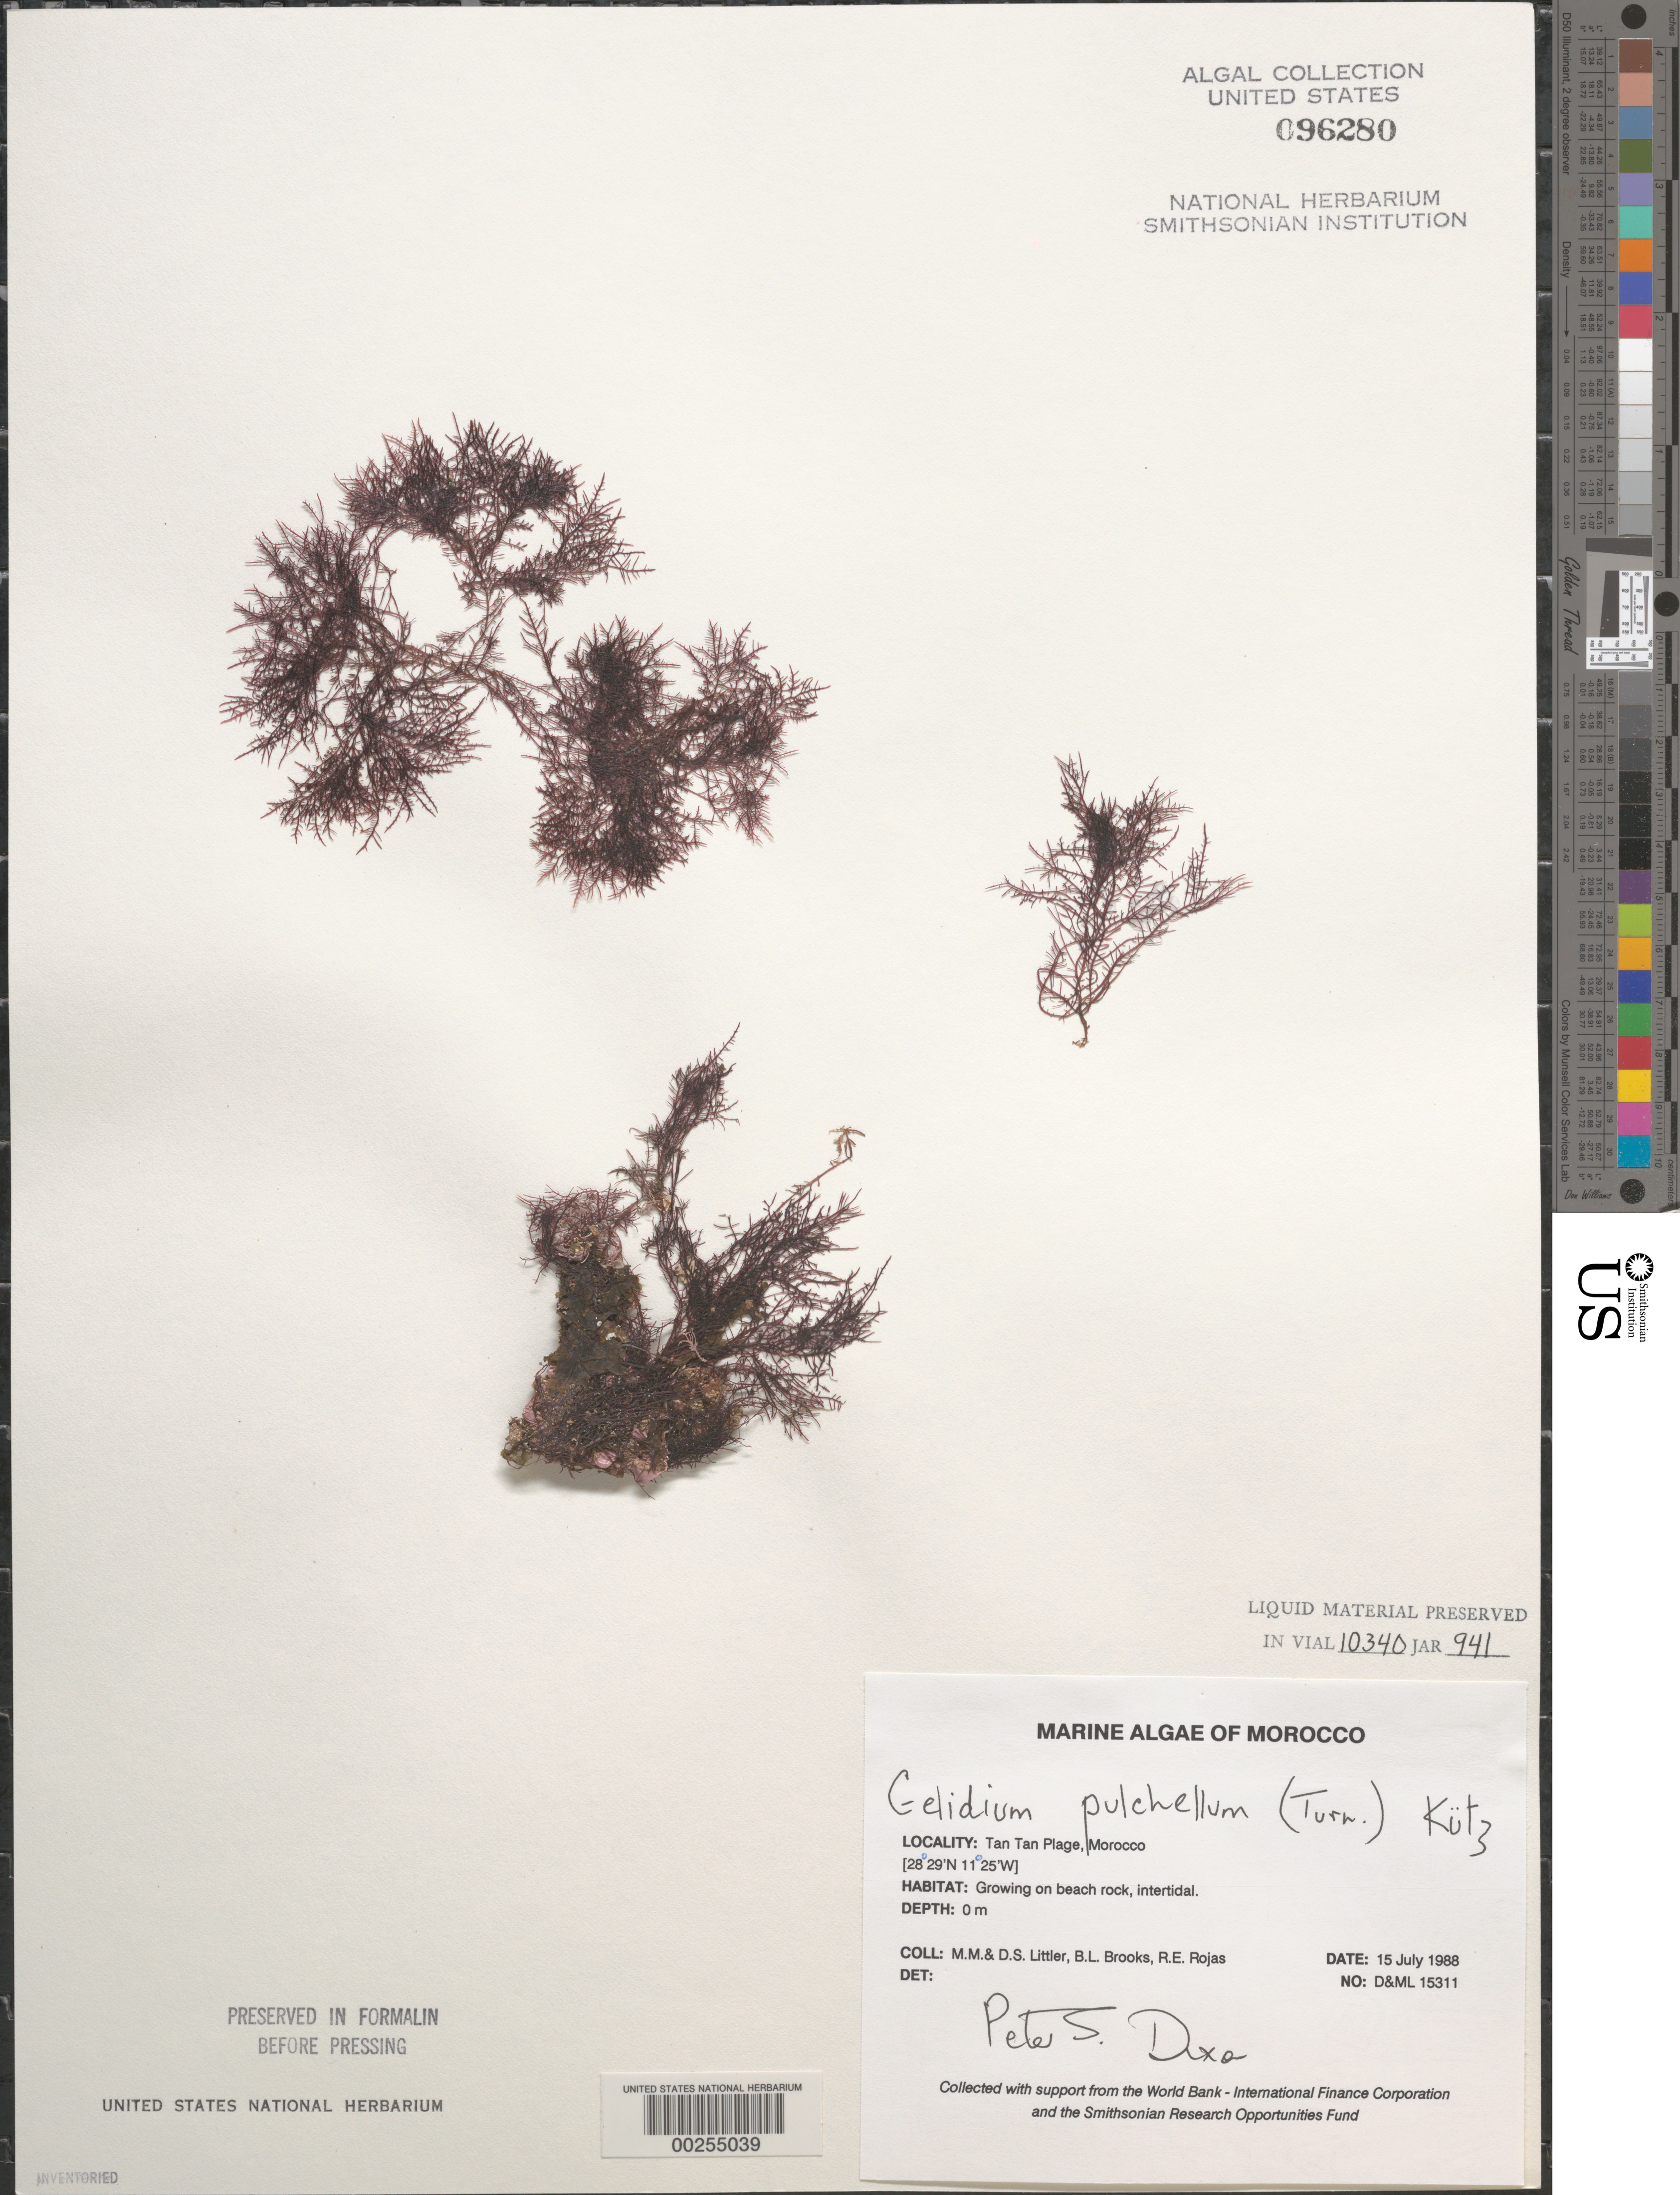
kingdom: Plantae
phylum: Rhodophyta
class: Florideophyceae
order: Gelidiales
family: Gelidiaceae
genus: Gelidium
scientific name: Gelidium pulchellum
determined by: Dixon, P. S.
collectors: M. M. Littler, D. S. Littler, B. Brooks & R. Rojas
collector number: D&ML 15311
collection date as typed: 15 Jul 1988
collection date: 1988-07-15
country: Morocco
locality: Tan Tan Plage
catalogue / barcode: US 96280